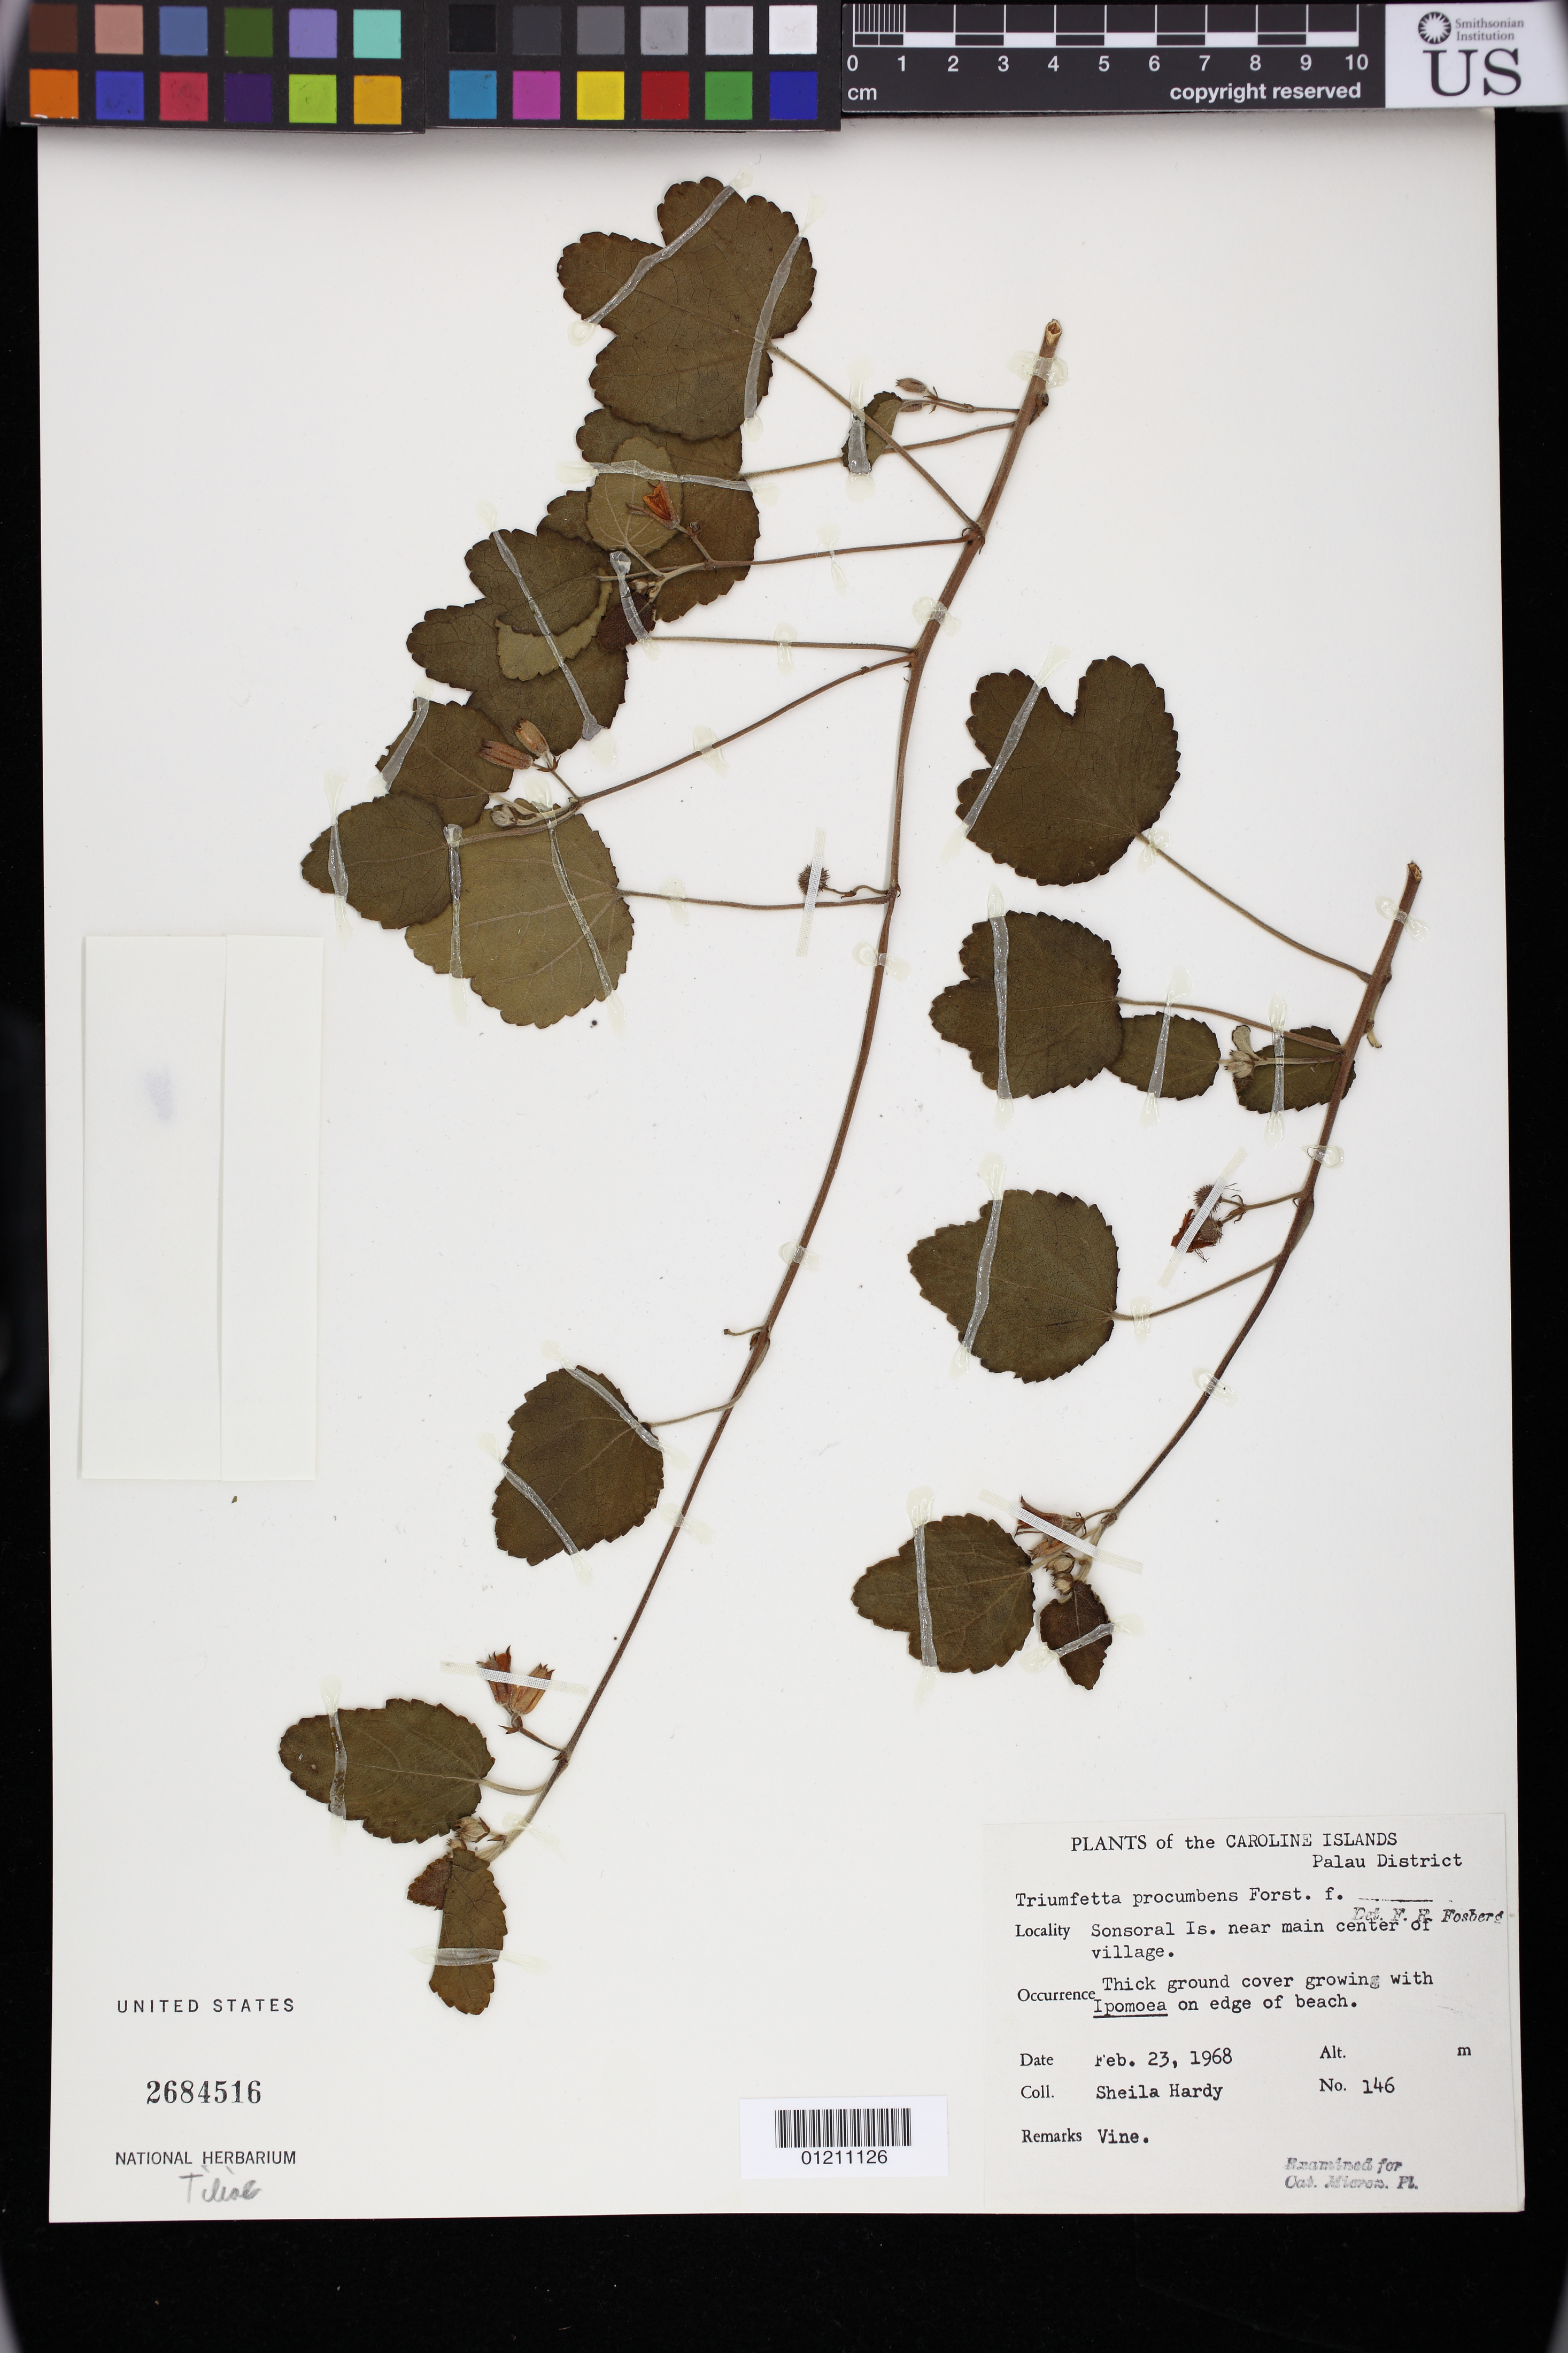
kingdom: Plantae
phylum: Tracheophyta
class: Magnoliopsida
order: Malvales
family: Malvaceae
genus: Triumfetta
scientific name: Triumfetta procumbens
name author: G. Forst.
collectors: S. Hardy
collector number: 146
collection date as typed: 23 Feb 1968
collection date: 1968-02-23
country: Palau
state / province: Belau Outliers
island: Sonsoral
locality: Caroline Islands, Palau District, Sonsoral Is. near main centre of village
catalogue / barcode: US 2684516